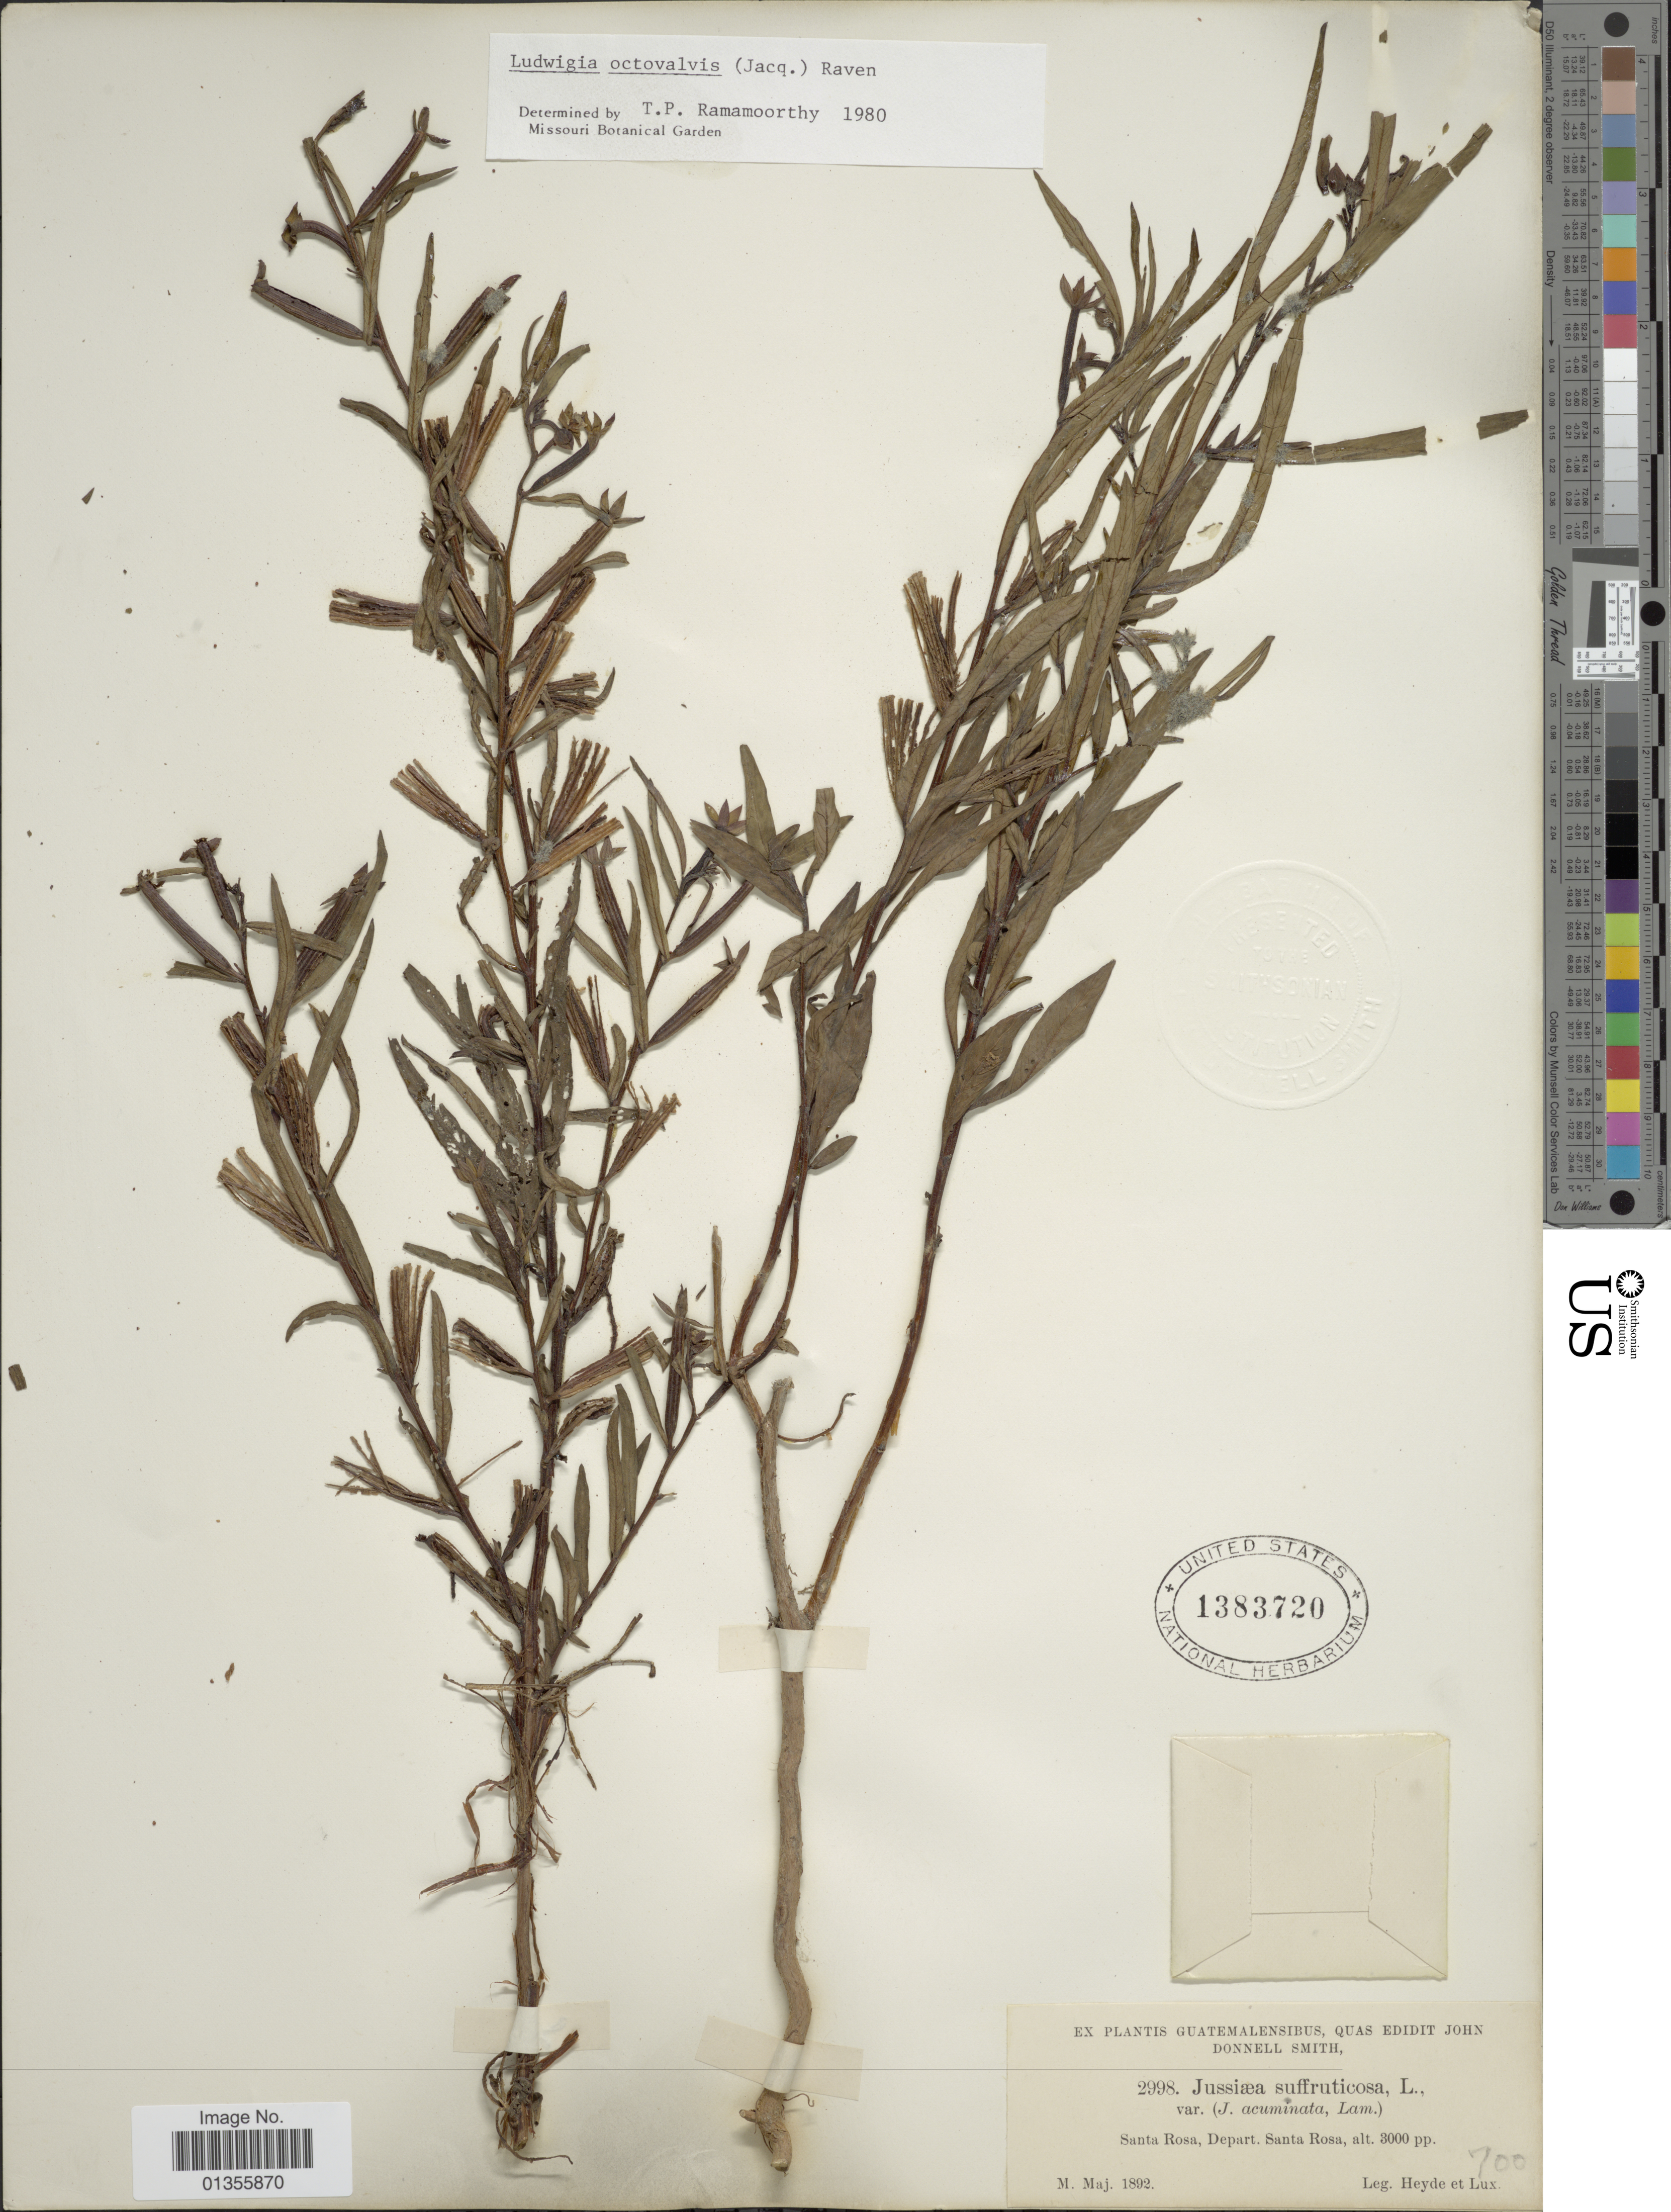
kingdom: Plantae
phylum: Tracheophyta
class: Magnoliopsida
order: Myrtales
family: Onagraceae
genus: Ludwigia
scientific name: Ludwigia octovalvis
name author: (Jacq.) P.H. Raven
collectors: Heyde & Lux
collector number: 2998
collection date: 1892-05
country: Guatemala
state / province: Santa Rosa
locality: Depart. Santa Rosa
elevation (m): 914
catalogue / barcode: US 1383720